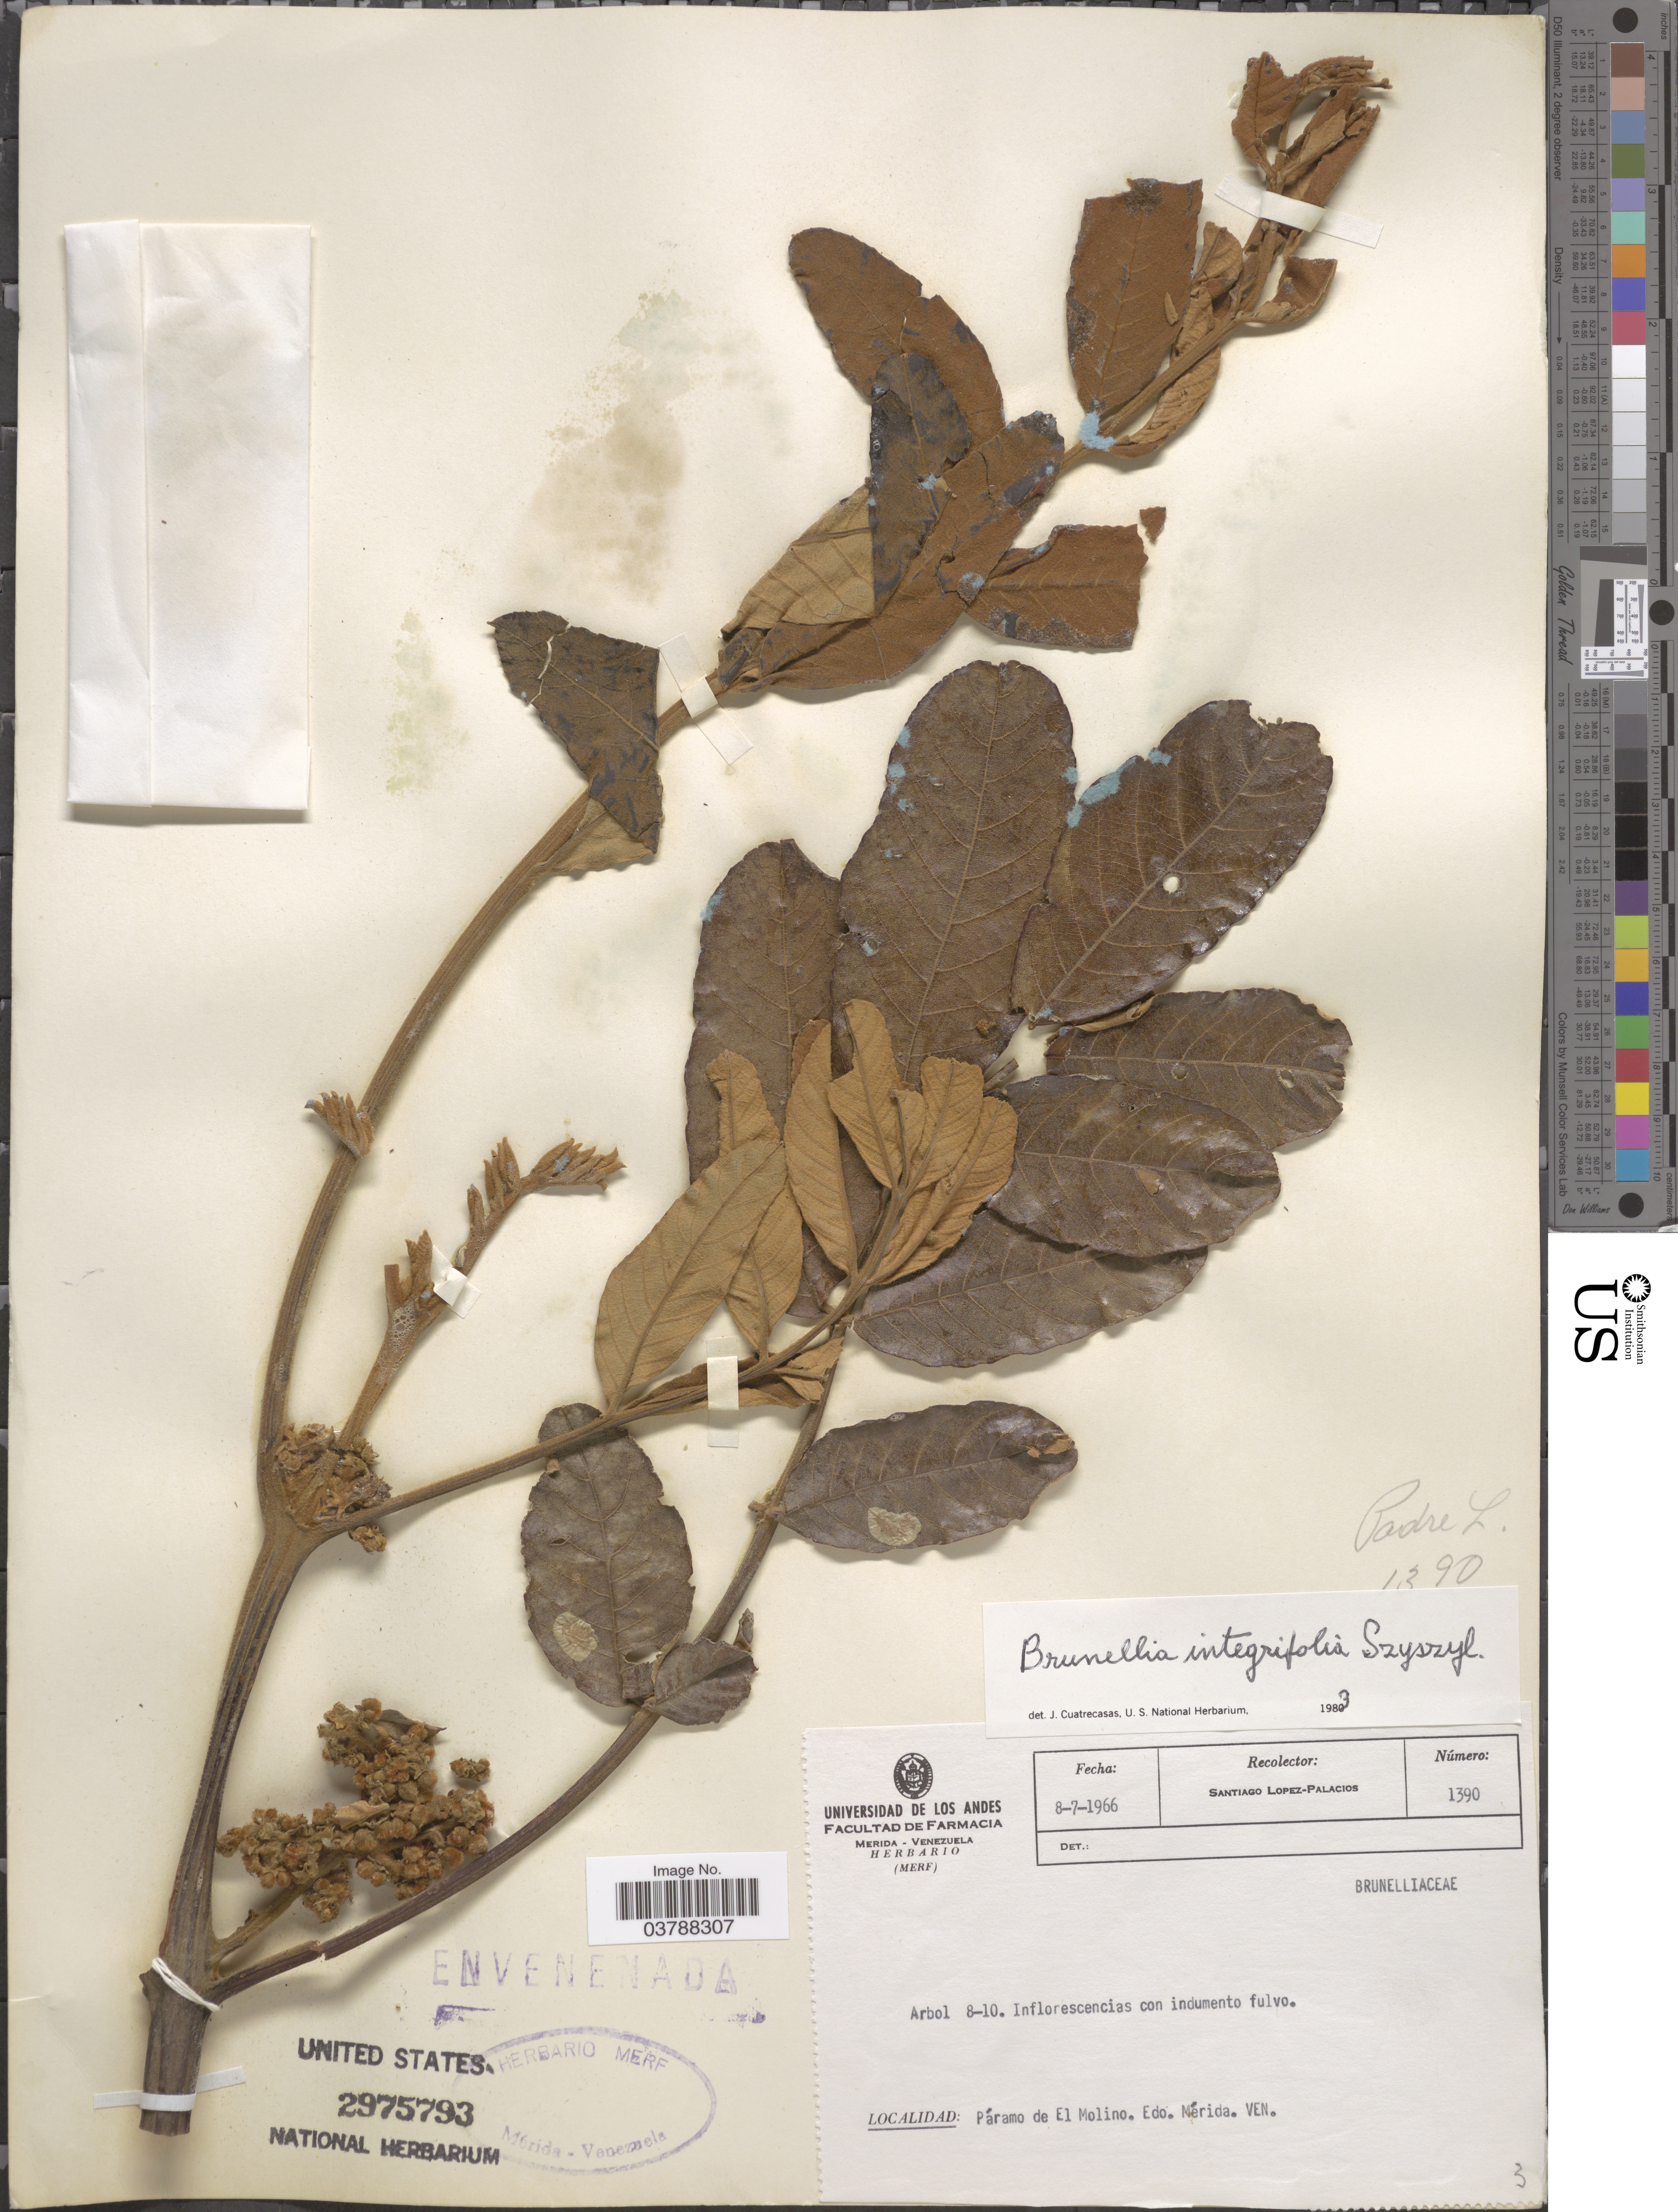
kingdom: Plantae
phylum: Tracheophyta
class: Magnoliopsida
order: Oxalidales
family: Brunelliaceae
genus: Brunellia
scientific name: Brunellia integrifolia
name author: Szyszyl.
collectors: S. López-Palacios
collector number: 1390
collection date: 1966-07-08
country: Venezuela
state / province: Merida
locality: Páramo de El Molino.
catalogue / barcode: US 2975793